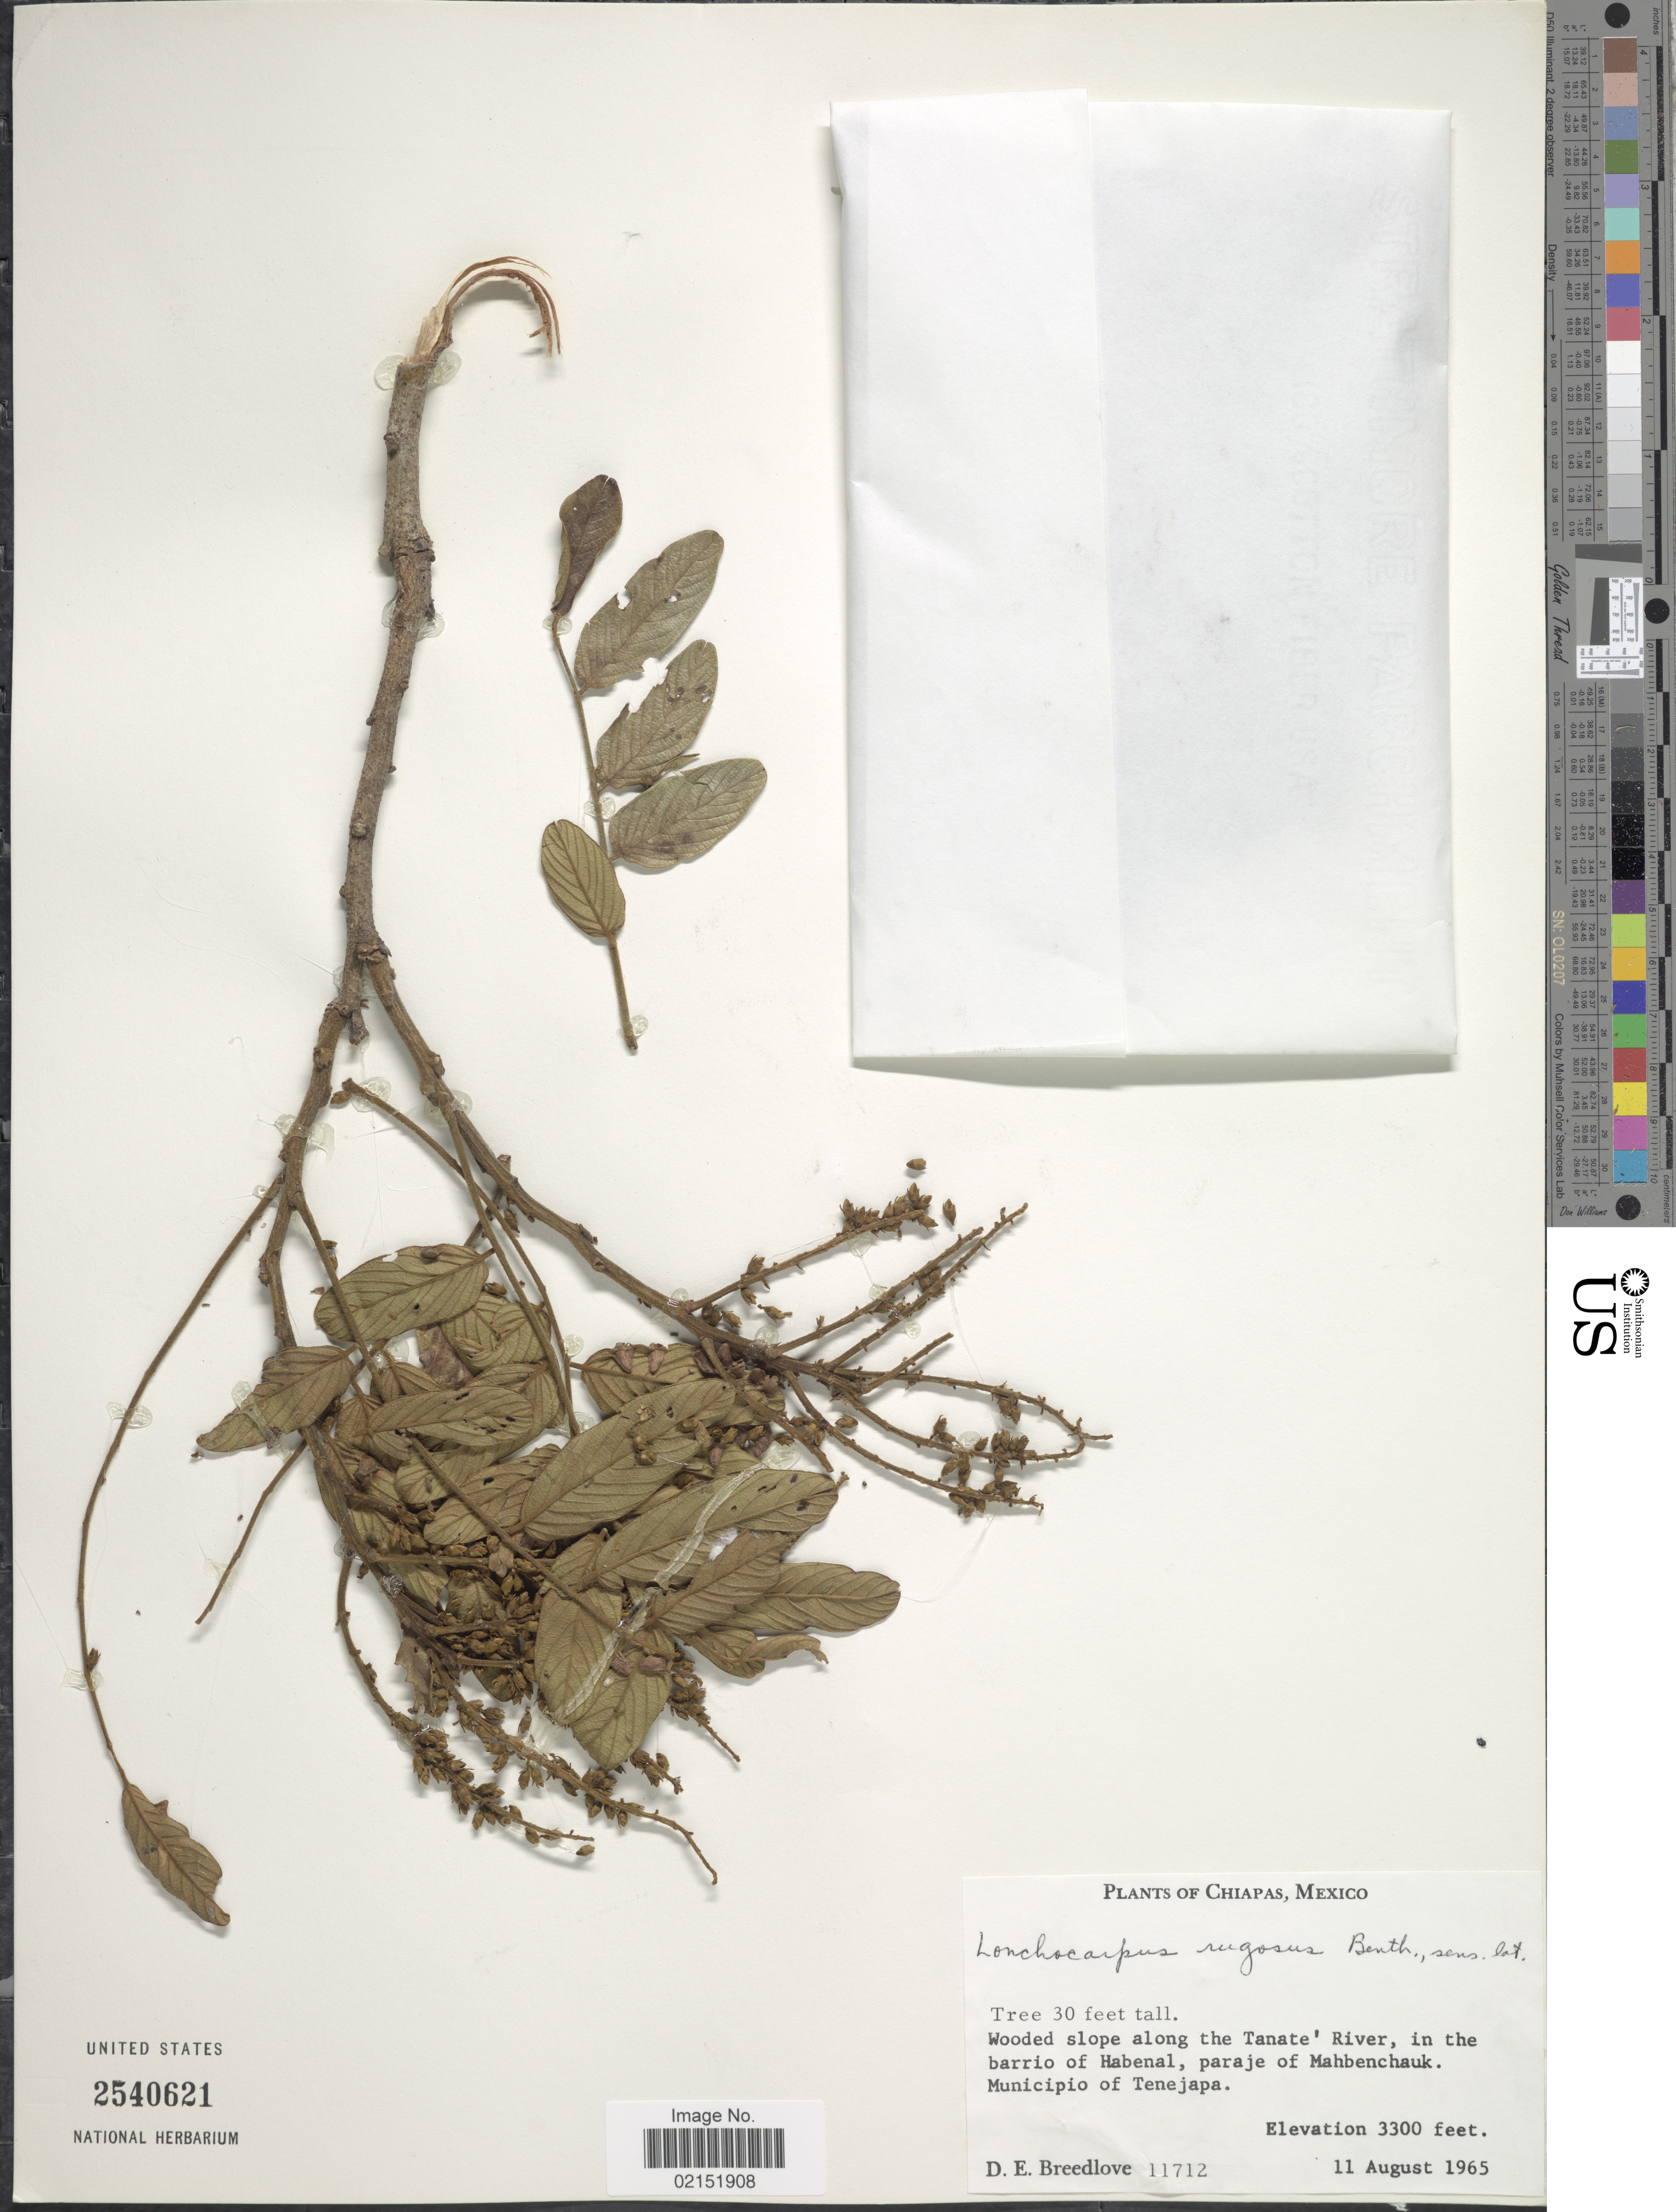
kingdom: Plantae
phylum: Tracheophyta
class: Magnoliopsida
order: Fabales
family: Fabaceae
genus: Lonchocarpus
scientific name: Lonchocarpus rugosus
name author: Benth.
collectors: D. E. Breedlove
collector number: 11712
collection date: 1965-08-11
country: Mexico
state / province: Chiapas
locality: Wooded slope along the Tanate River, in the barrio of Habenal, paraje of Mahbenchauk, Municipio of Tenejapa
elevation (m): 1006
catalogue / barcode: US 2540621